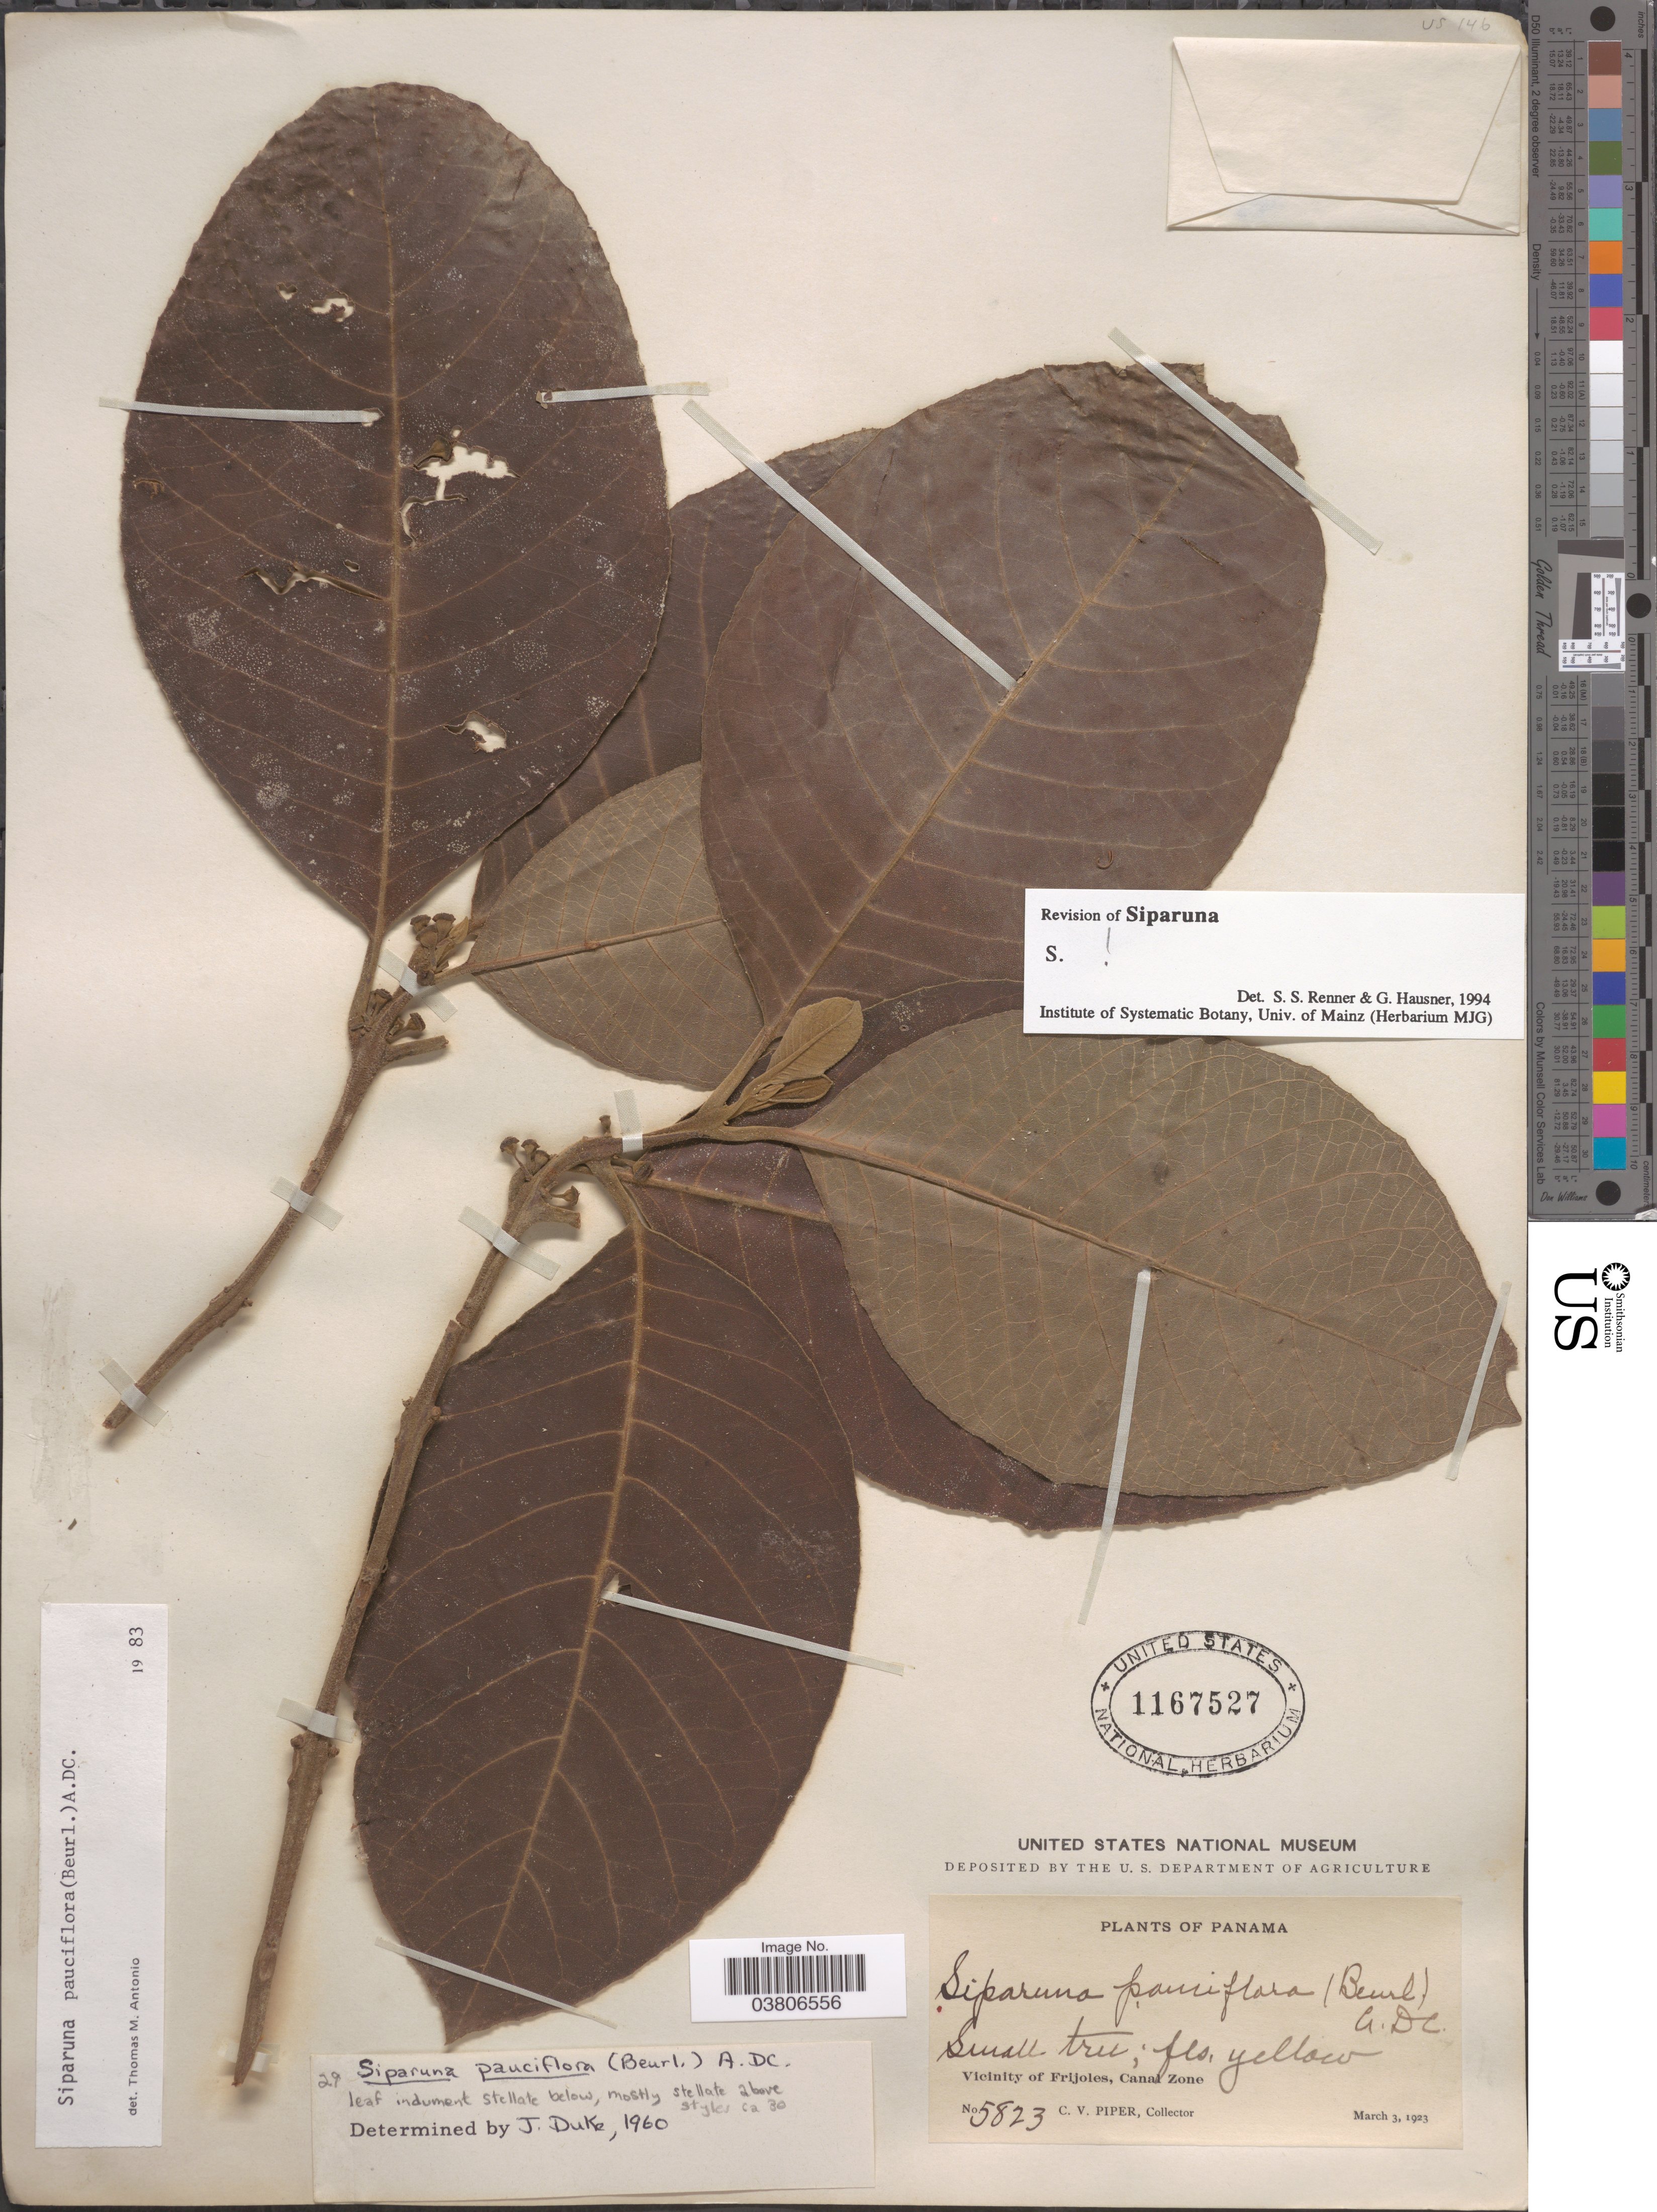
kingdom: Plantae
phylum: Tracheophyta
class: Magnoliopsida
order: Laurales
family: Siparunaceae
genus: Siparuna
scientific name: Siparuna pauciflora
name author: (Beurling) A. DC.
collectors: C. V. Piper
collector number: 5823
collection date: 1923-03-03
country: Panama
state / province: Colón / Panamá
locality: Vicinity of Frijoles, Canal Zone.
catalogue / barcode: US 1167527